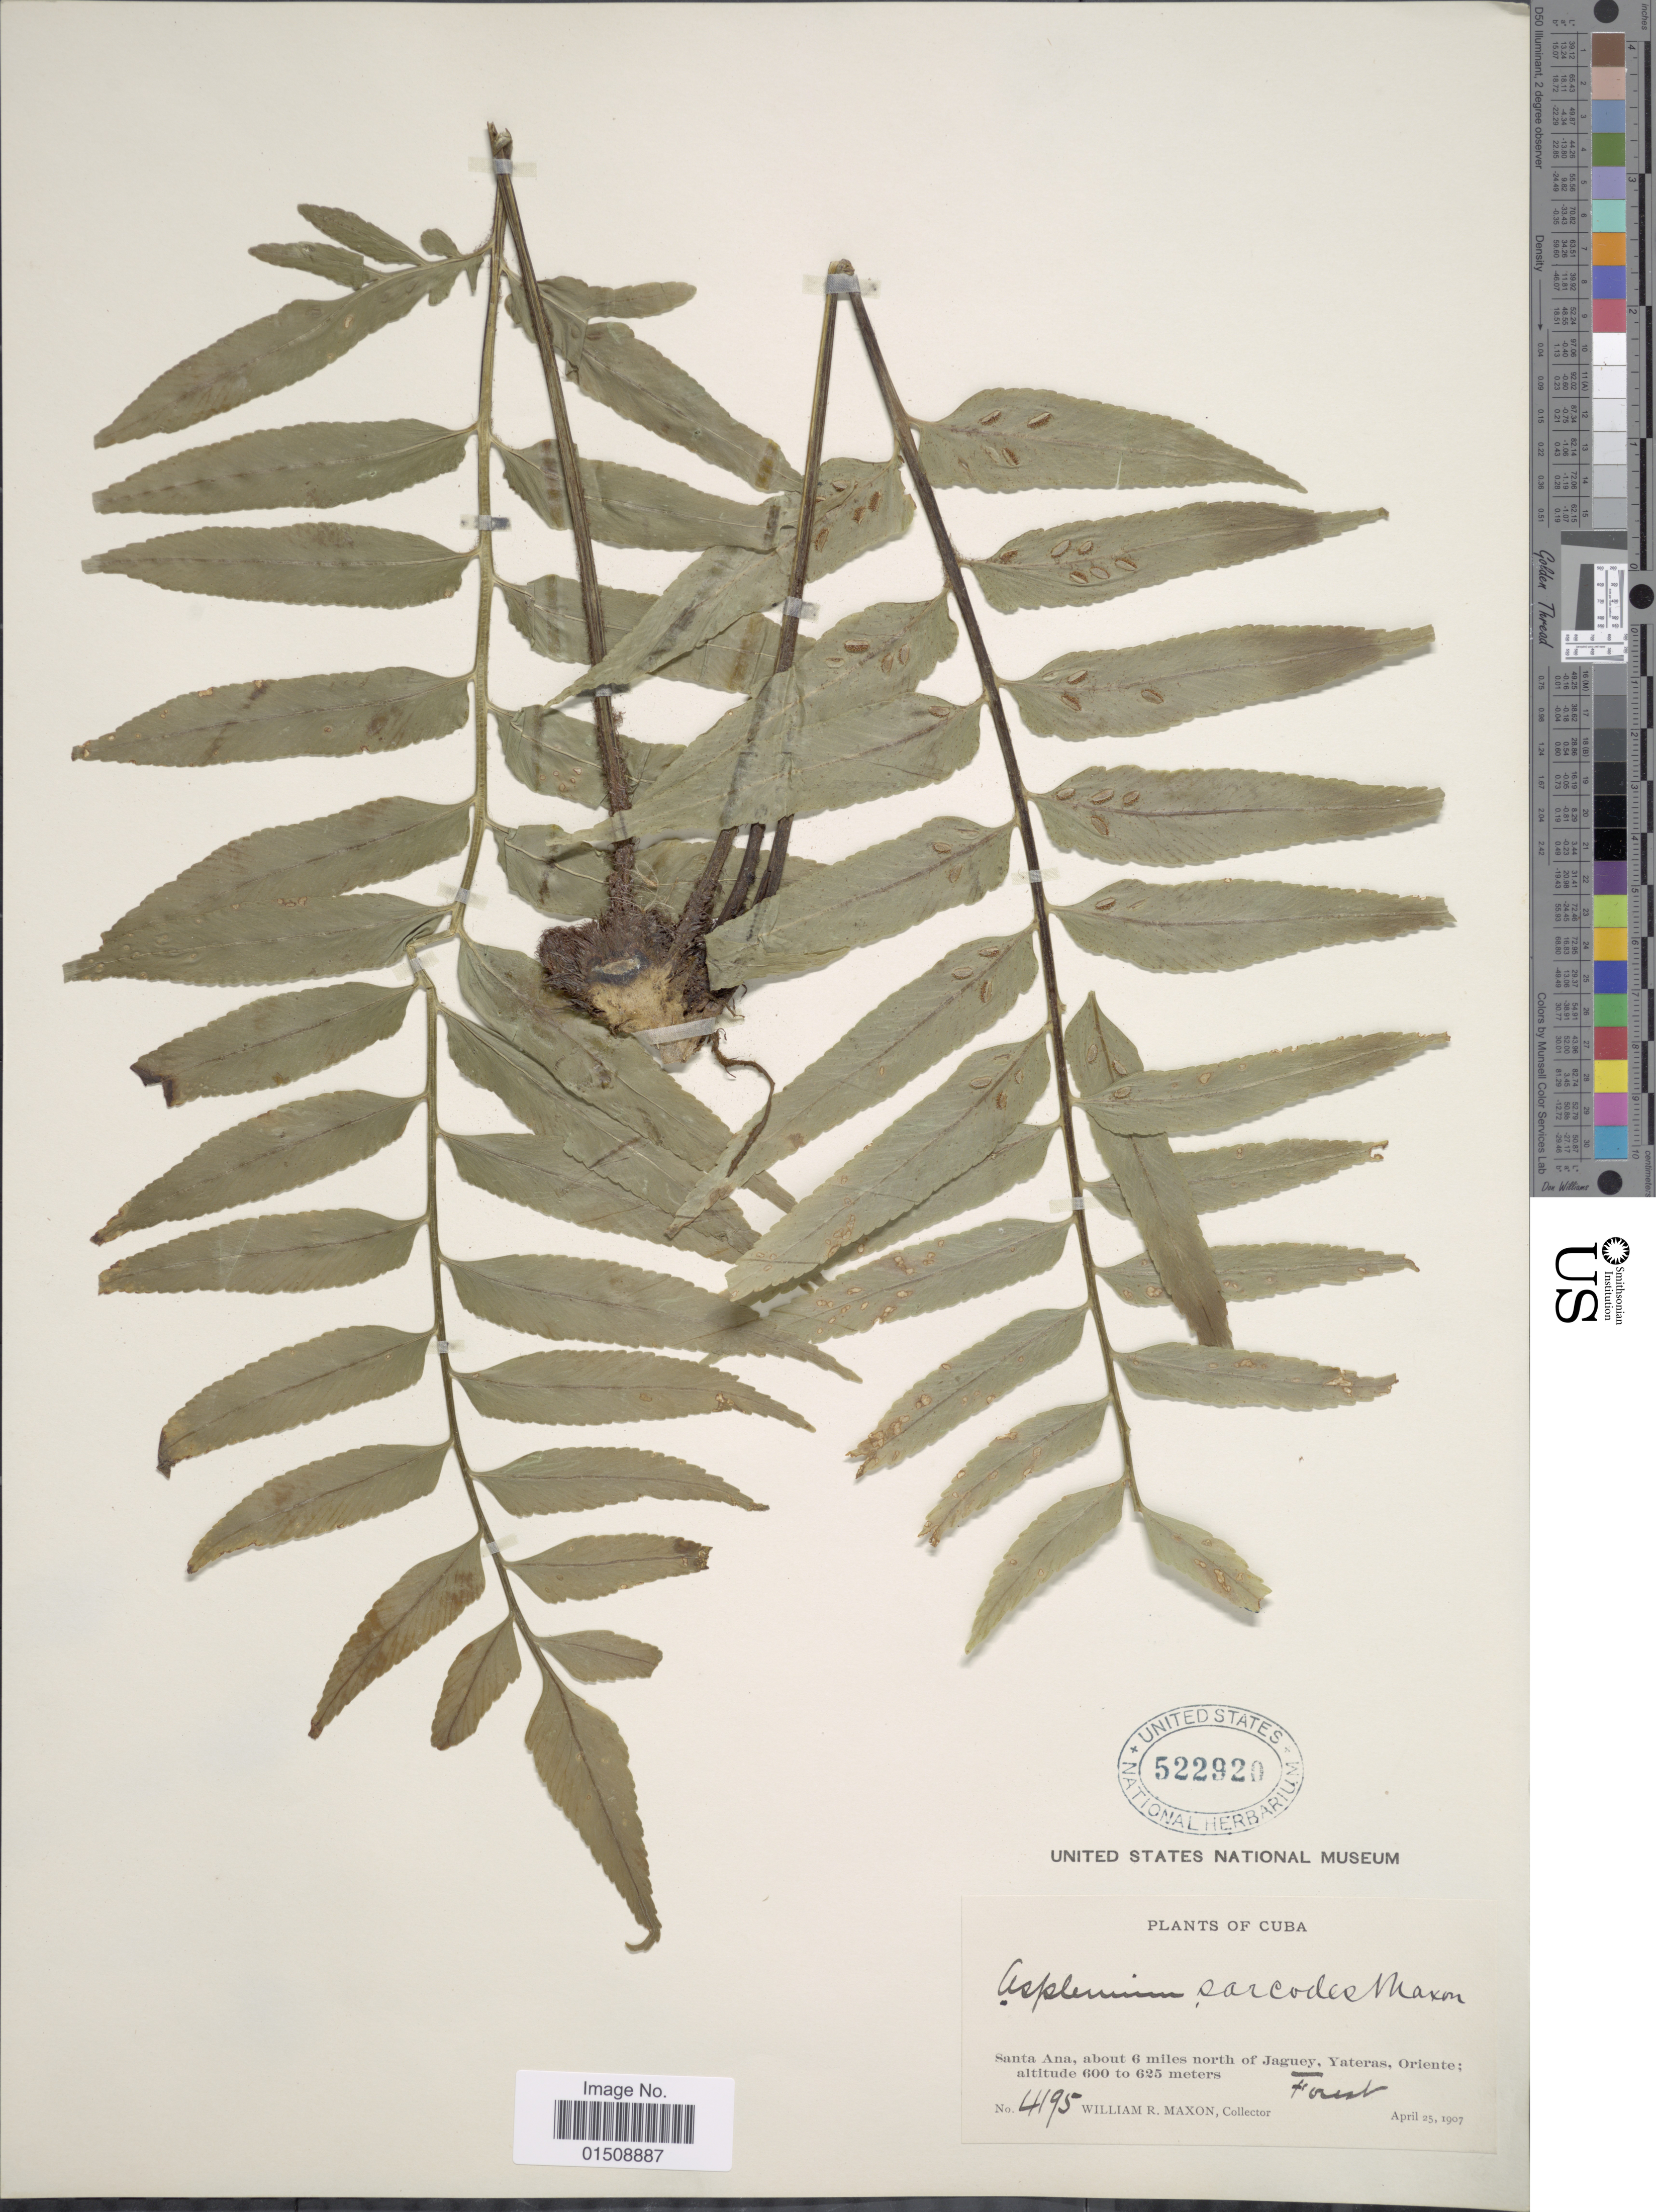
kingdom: Plantae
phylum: Tracheophyta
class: Polypodiopsida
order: Polypodiales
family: Aspleniaceae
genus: Asplenium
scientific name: Asplenium feei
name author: Kunze ex Fée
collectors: W. R. Maxon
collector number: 4195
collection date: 1907-04-25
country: Cuba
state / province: Oriente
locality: Santa Ana, about 6 miles north of Jaguey, Yateras, Oriente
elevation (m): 600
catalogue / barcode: US 522920